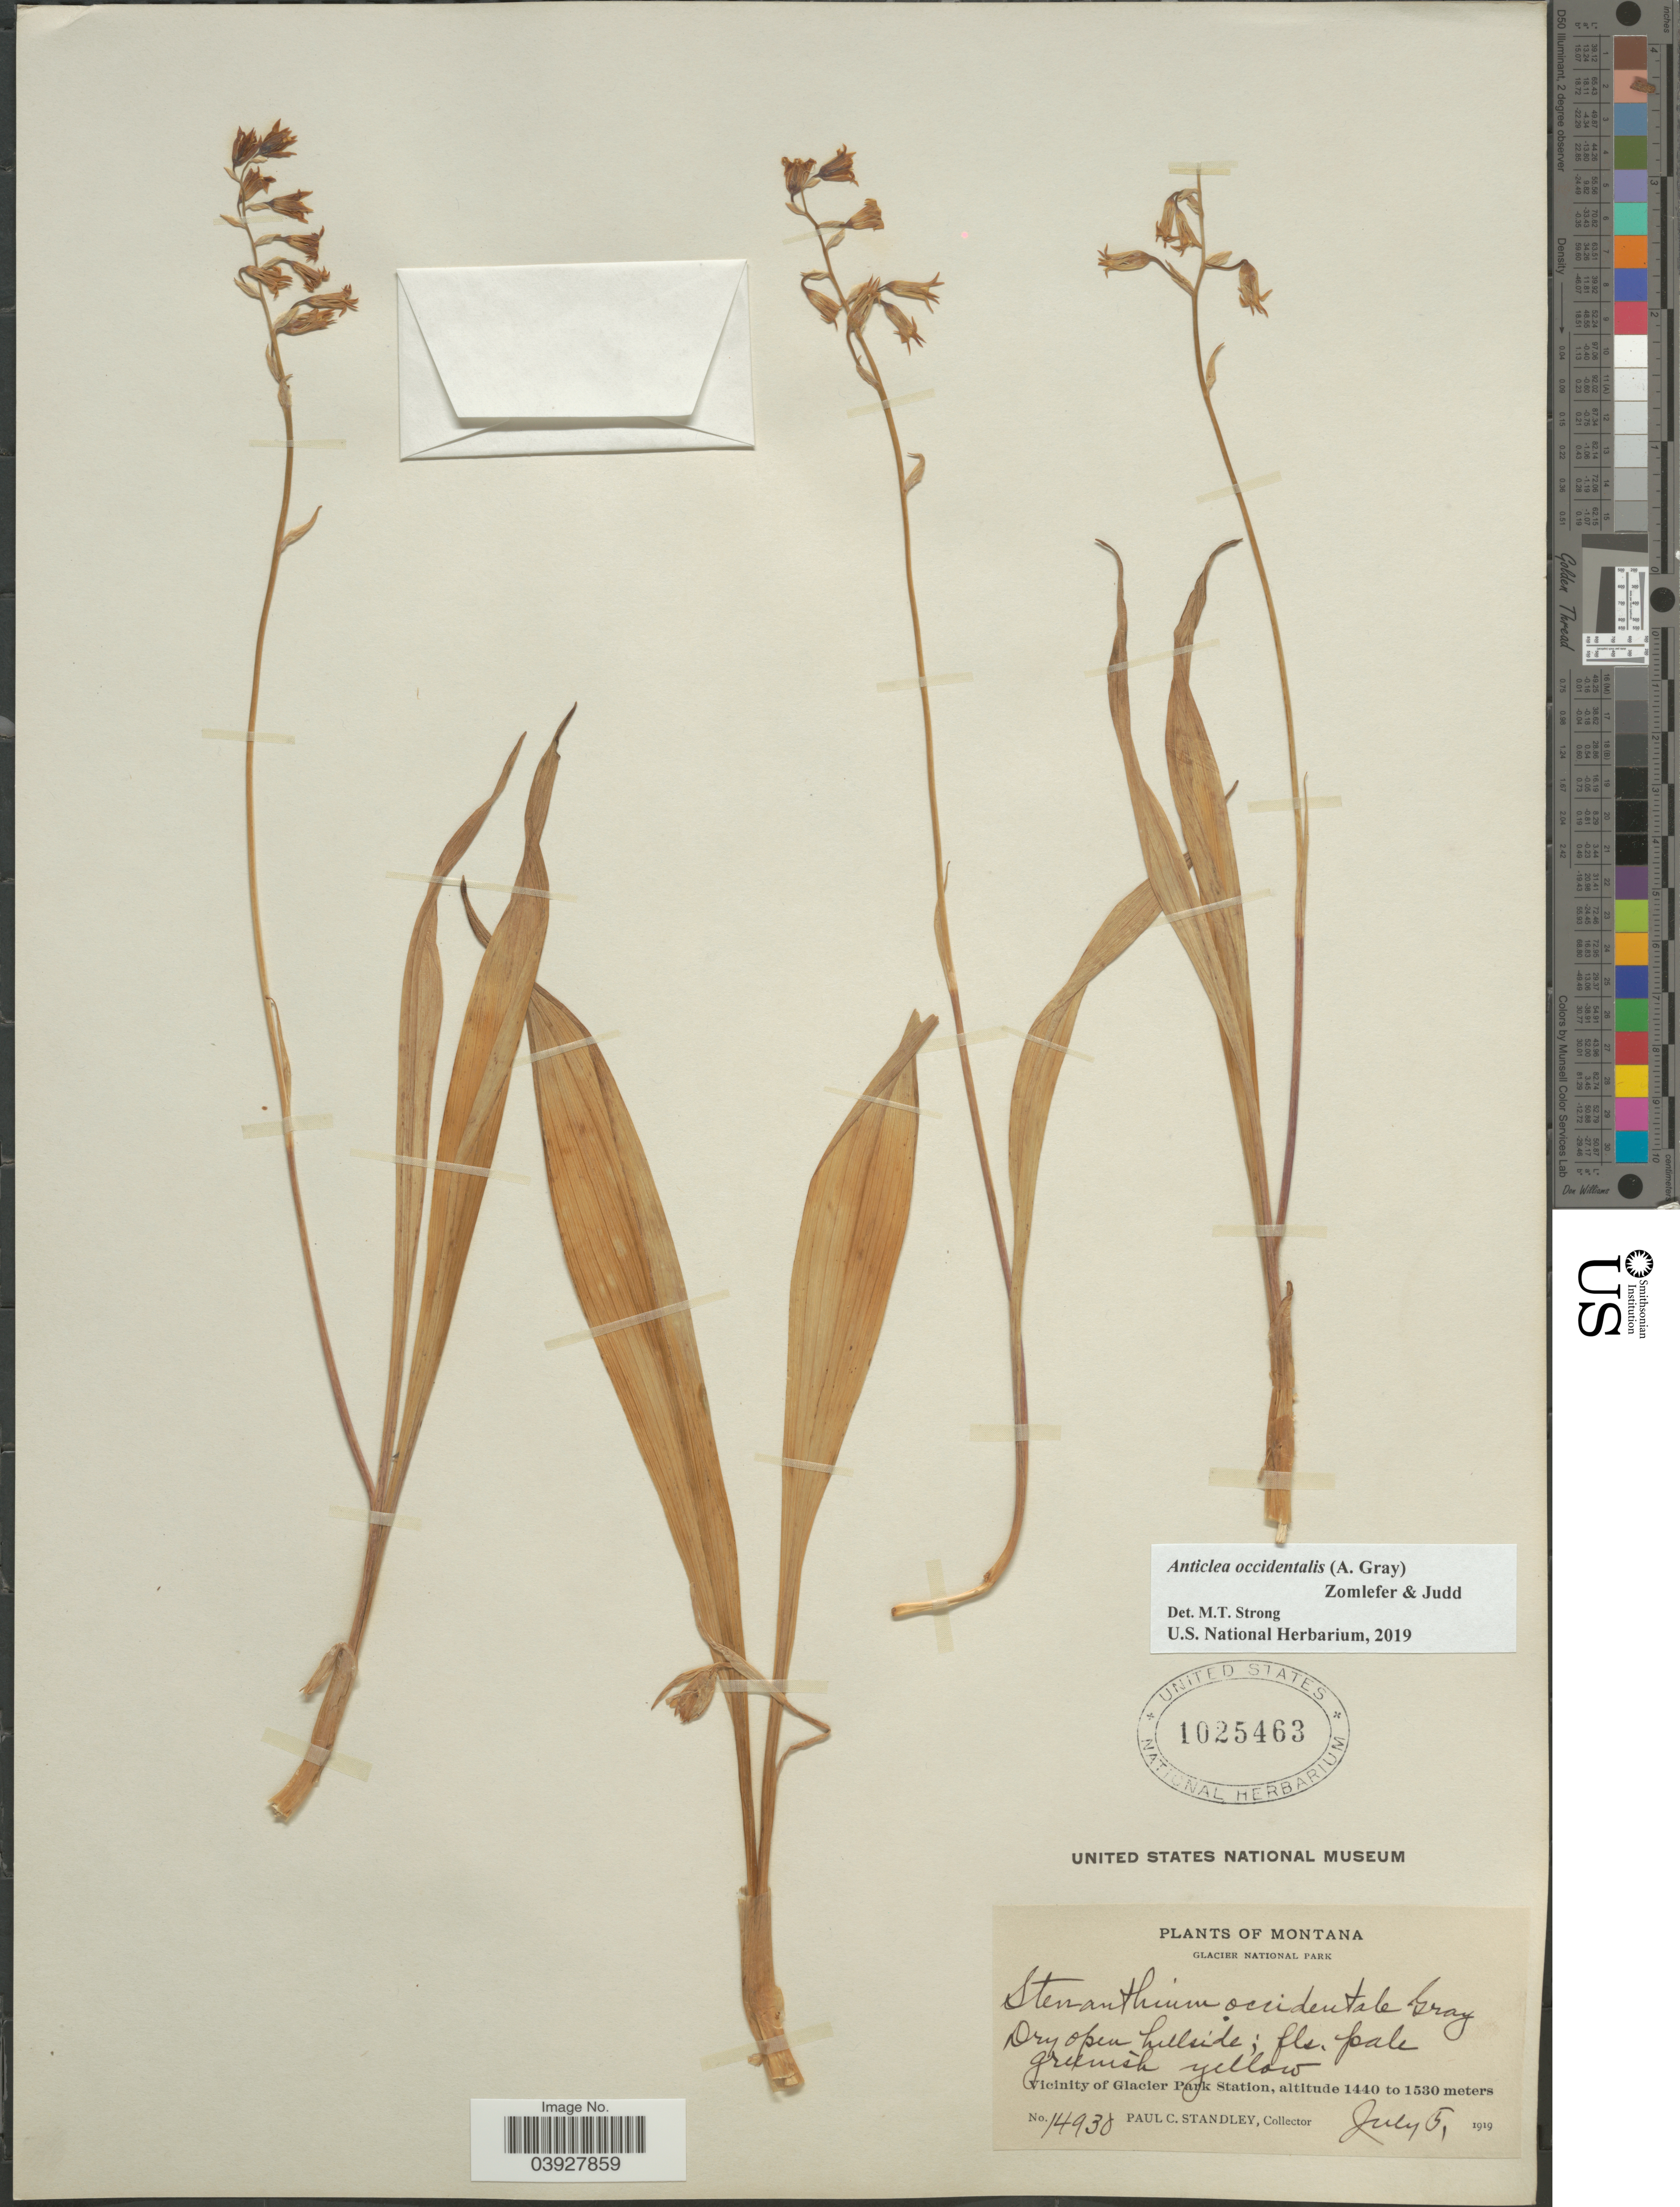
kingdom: Plantae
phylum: Tracheophyta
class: Liliopsida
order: Liliales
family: Melanthiaceae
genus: Anticlea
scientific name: Anticlea occidentalis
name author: (A. Gray) Zomlefer & Judd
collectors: P. C. Standley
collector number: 14930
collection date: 1919-07-05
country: United States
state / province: Montana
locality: Glacier National Park. Vicinity of Glacier Park Station.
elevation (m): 1440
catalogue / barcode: US 1025463